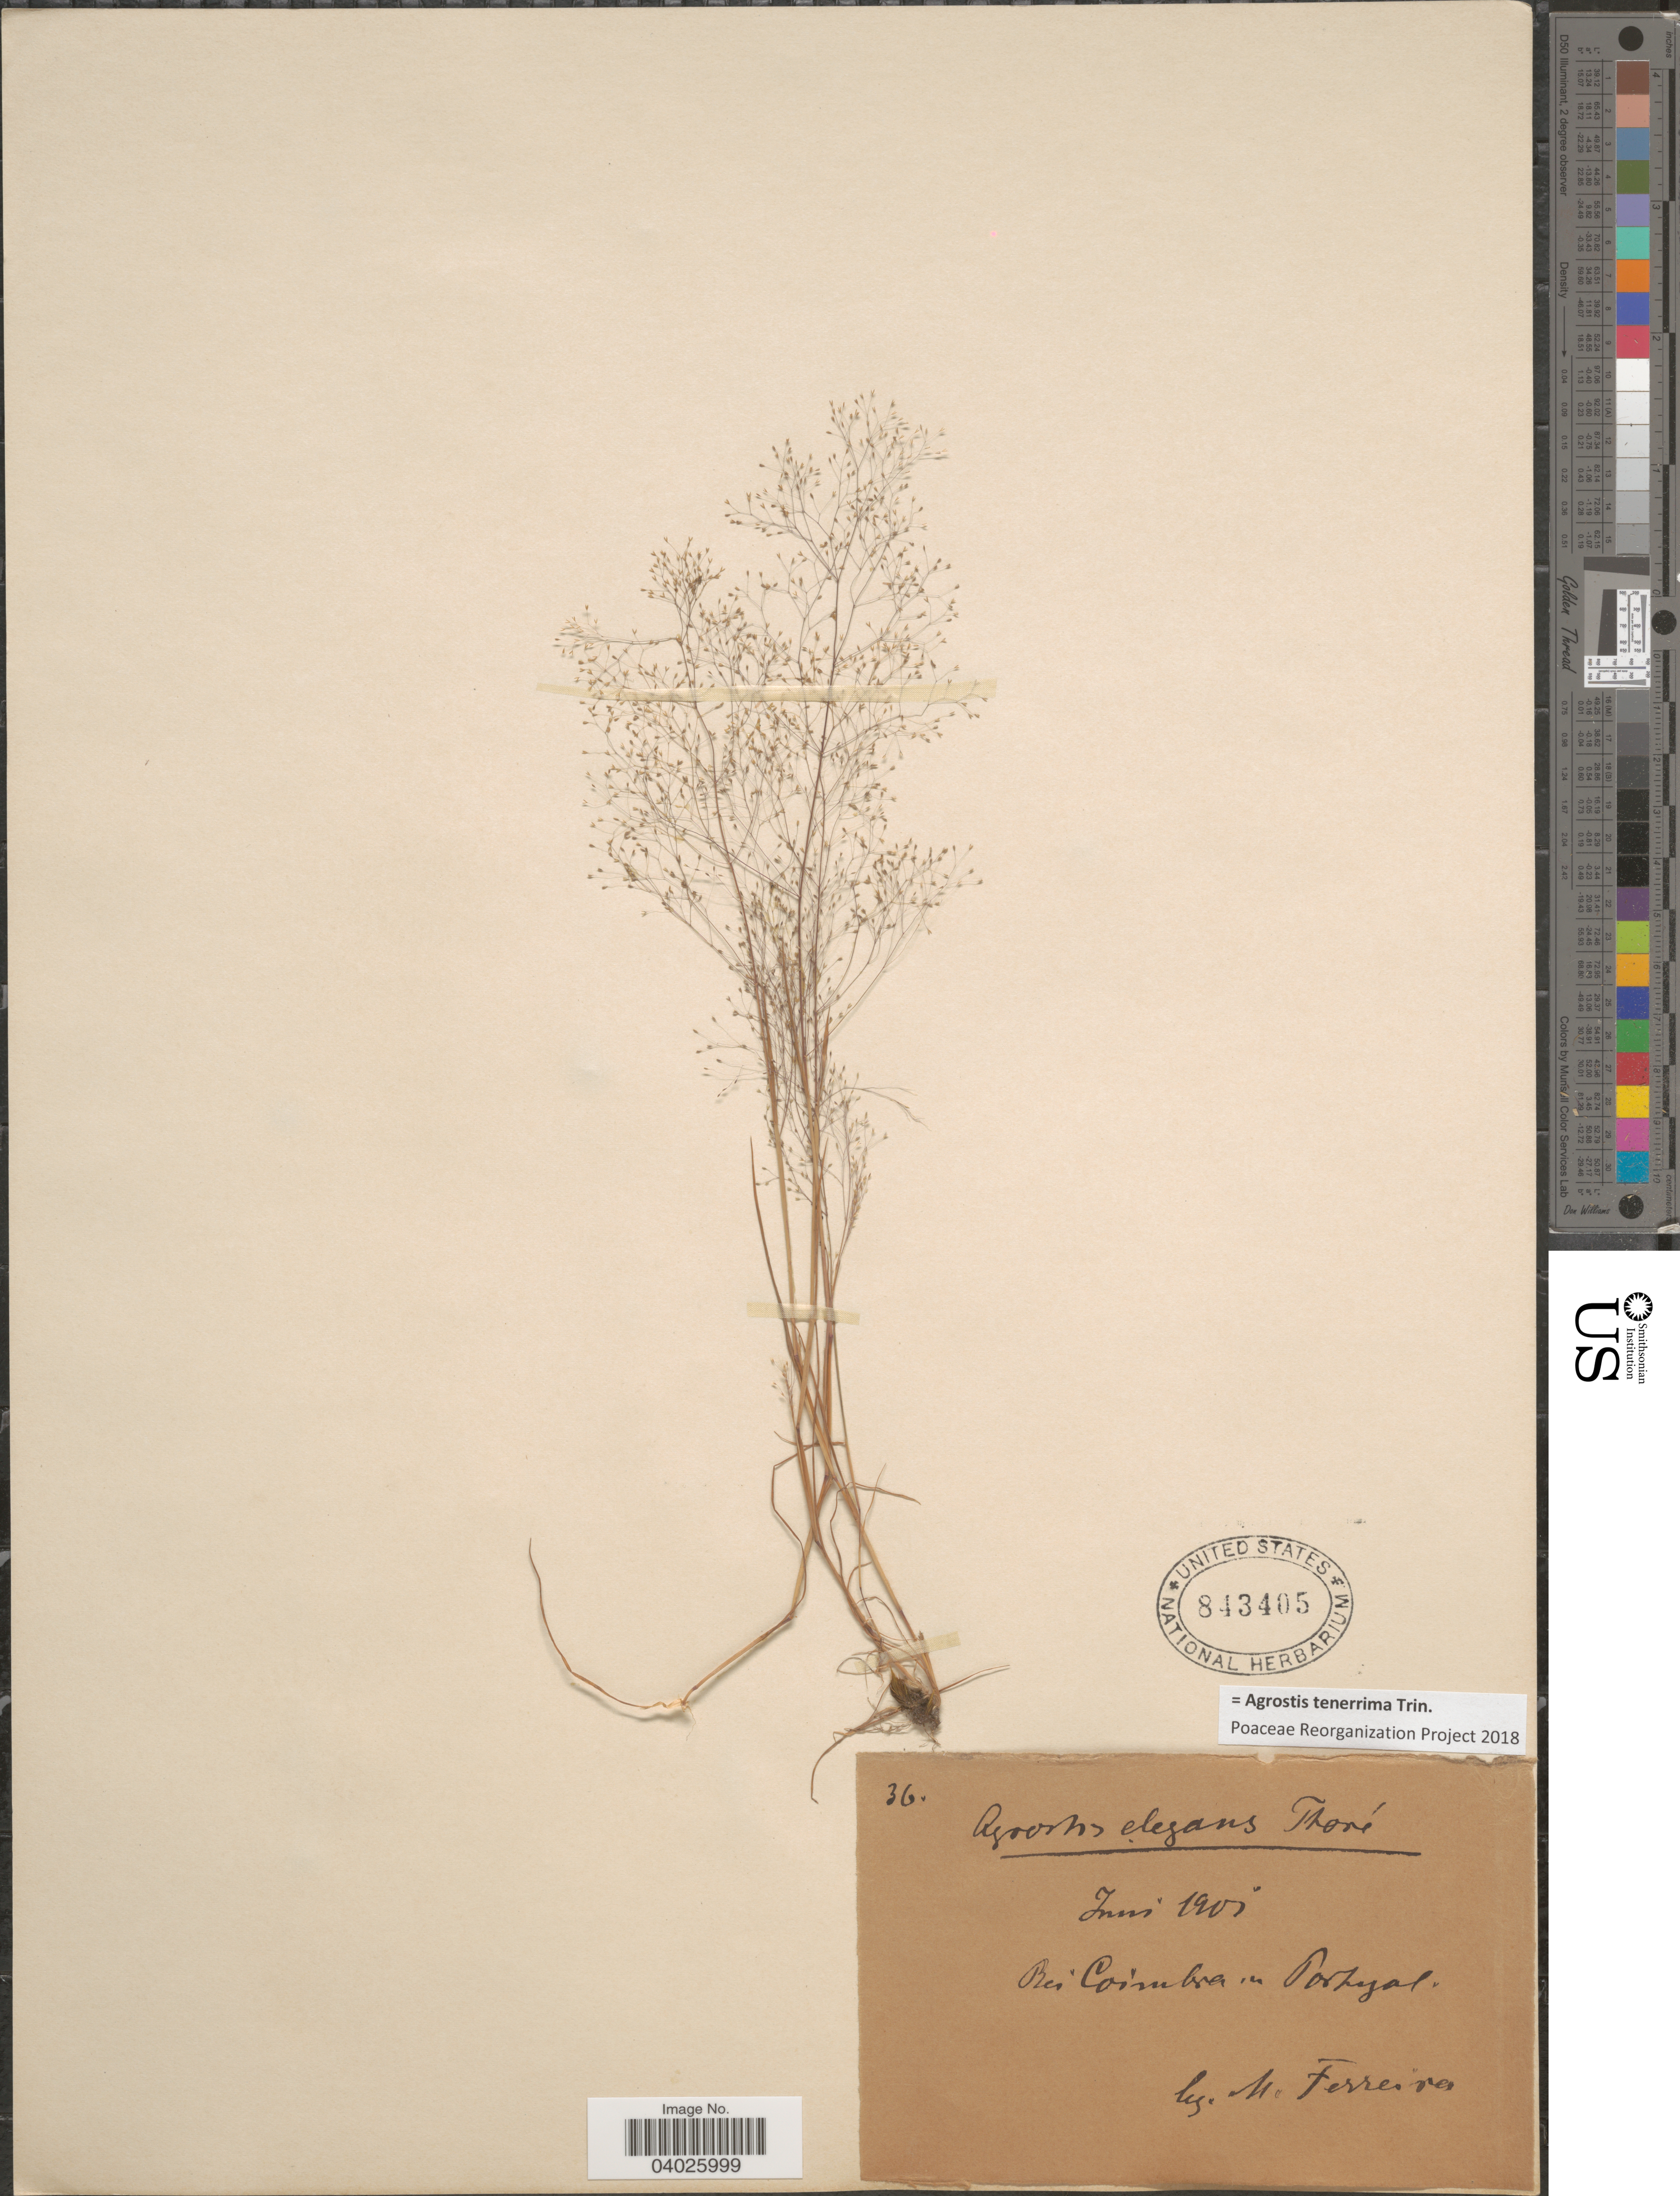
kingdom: Plantae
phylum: Tracheophyta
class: Liliopsida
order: Poales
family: Poaceae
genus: Agrostis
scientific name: Agrostis tenerrima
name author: Trin.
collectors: M. Ferreira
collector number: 36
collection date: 1901-06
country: Portugal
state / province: Coimbra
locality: Bei Coimbra in Portugal.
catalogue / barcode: US 843405